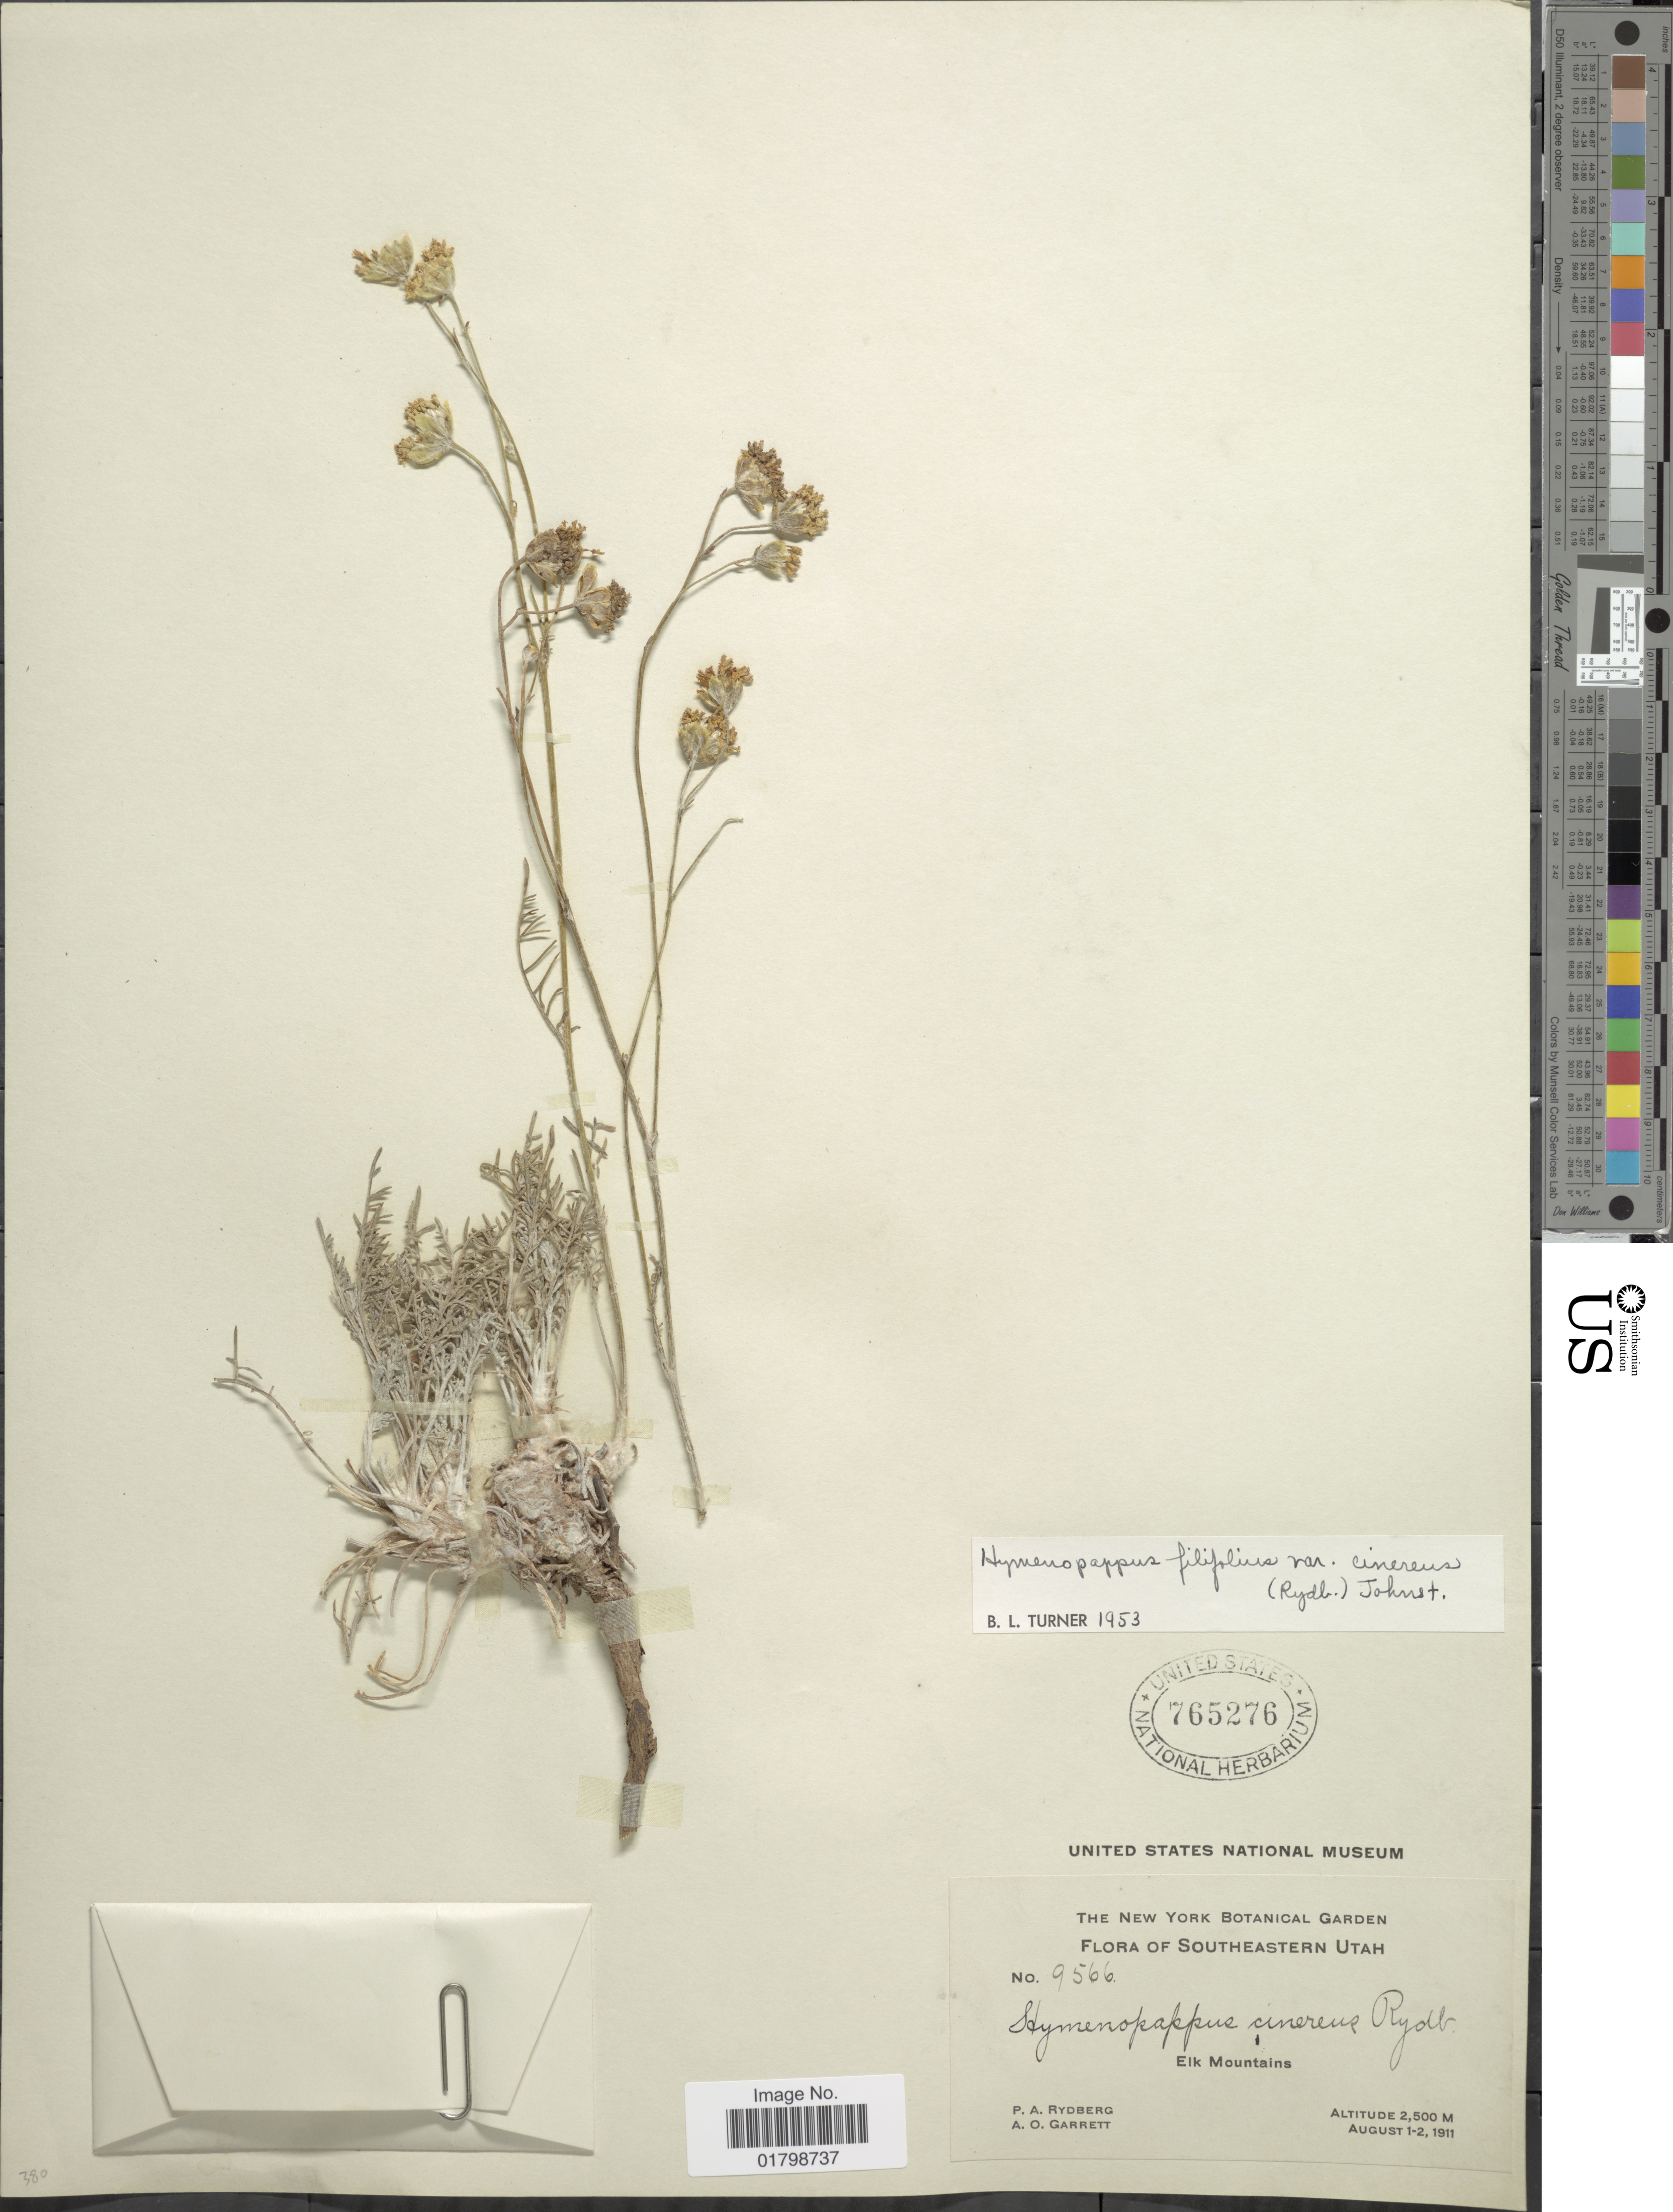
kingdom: Plantae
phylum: Tracheophyta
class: Magnoliopsida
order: Asterales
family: Asteraceae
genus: Hymenopappus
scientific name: Hymenopappus filifolius var. cinereus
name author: (Rydb.) I.M. Johnst.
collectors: P. A. Rydberg & A. O. Garrett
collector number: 9566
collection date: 1911-08-01/1911-08-02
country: United States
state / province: Utah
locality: Southeastern Utah, Elk Mountains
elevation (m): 2500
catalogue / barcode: US 765276